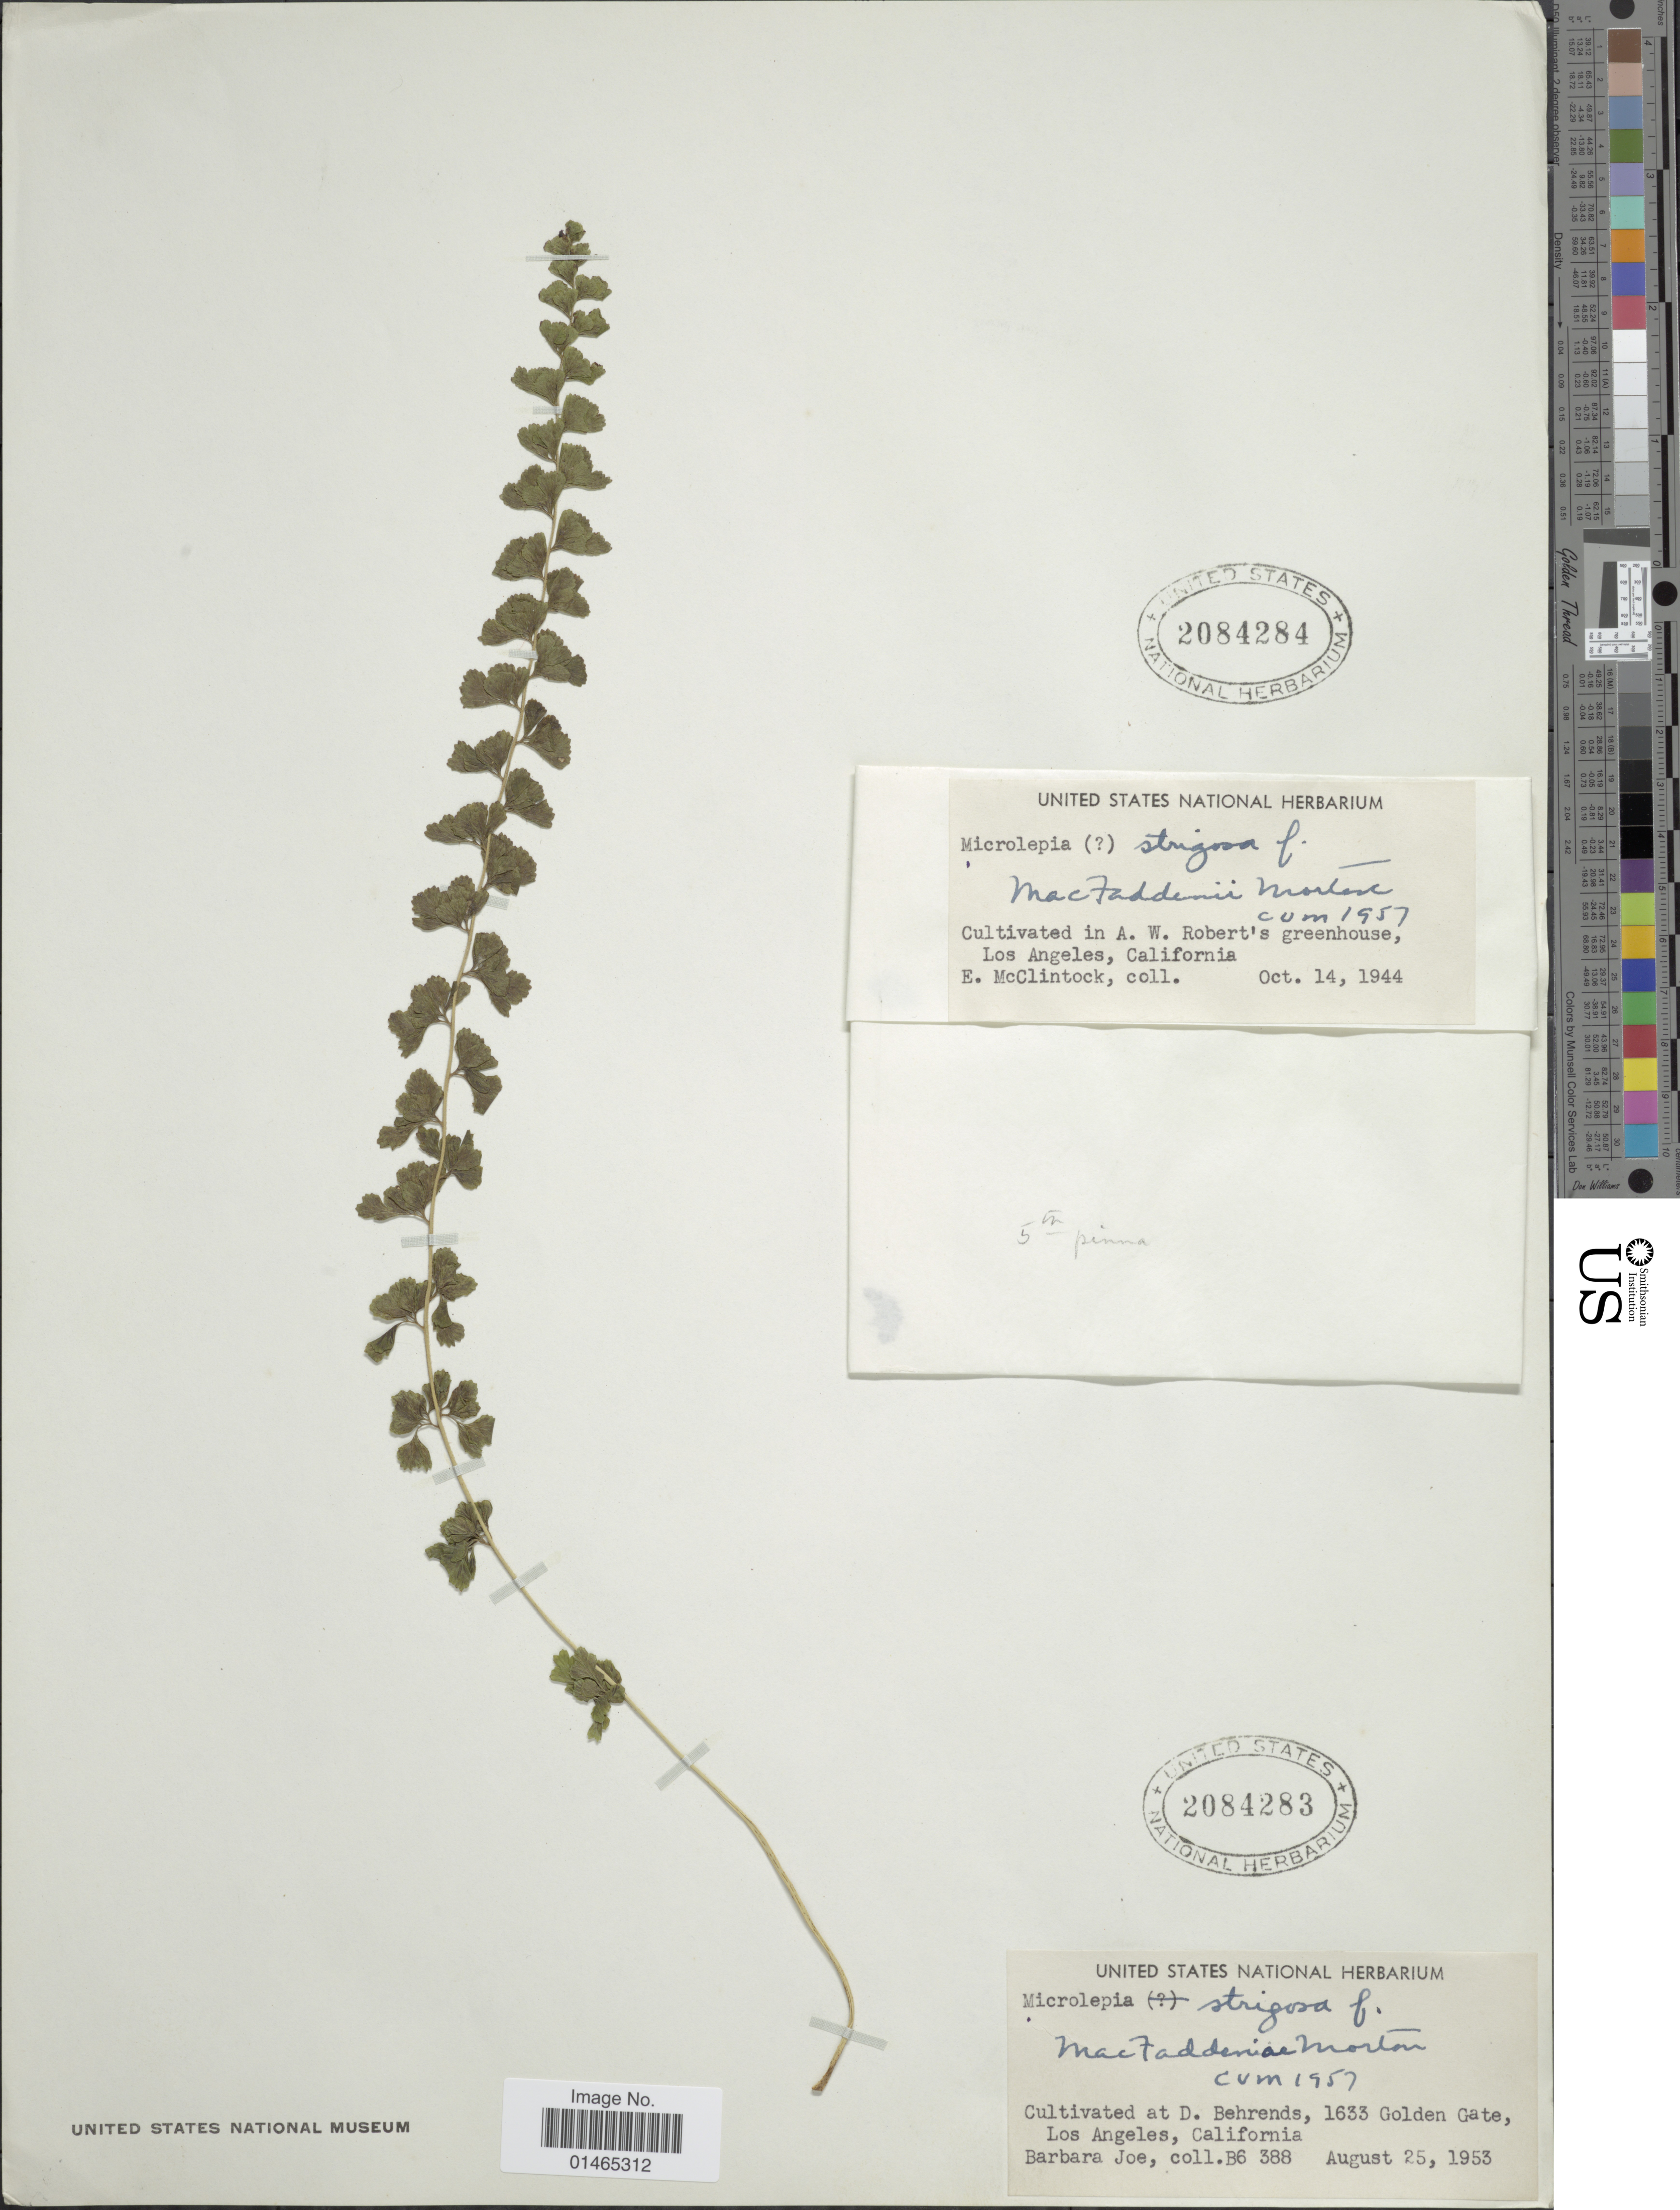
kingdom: Plantae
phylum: Tracheophyta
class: Polypodiopsida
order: Polypodiales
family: Dennstaedtiaceae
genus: Microlepia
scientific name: Microlepia strigosa f. macfaddeniae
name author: C.V. Morton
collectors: E. McClintock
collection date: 1944-10-14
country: United States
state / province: California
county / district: Los Angeles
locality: Cultivated in A.W. Robert's greenhouse, Los Angeles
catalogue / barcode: US 2084284-2